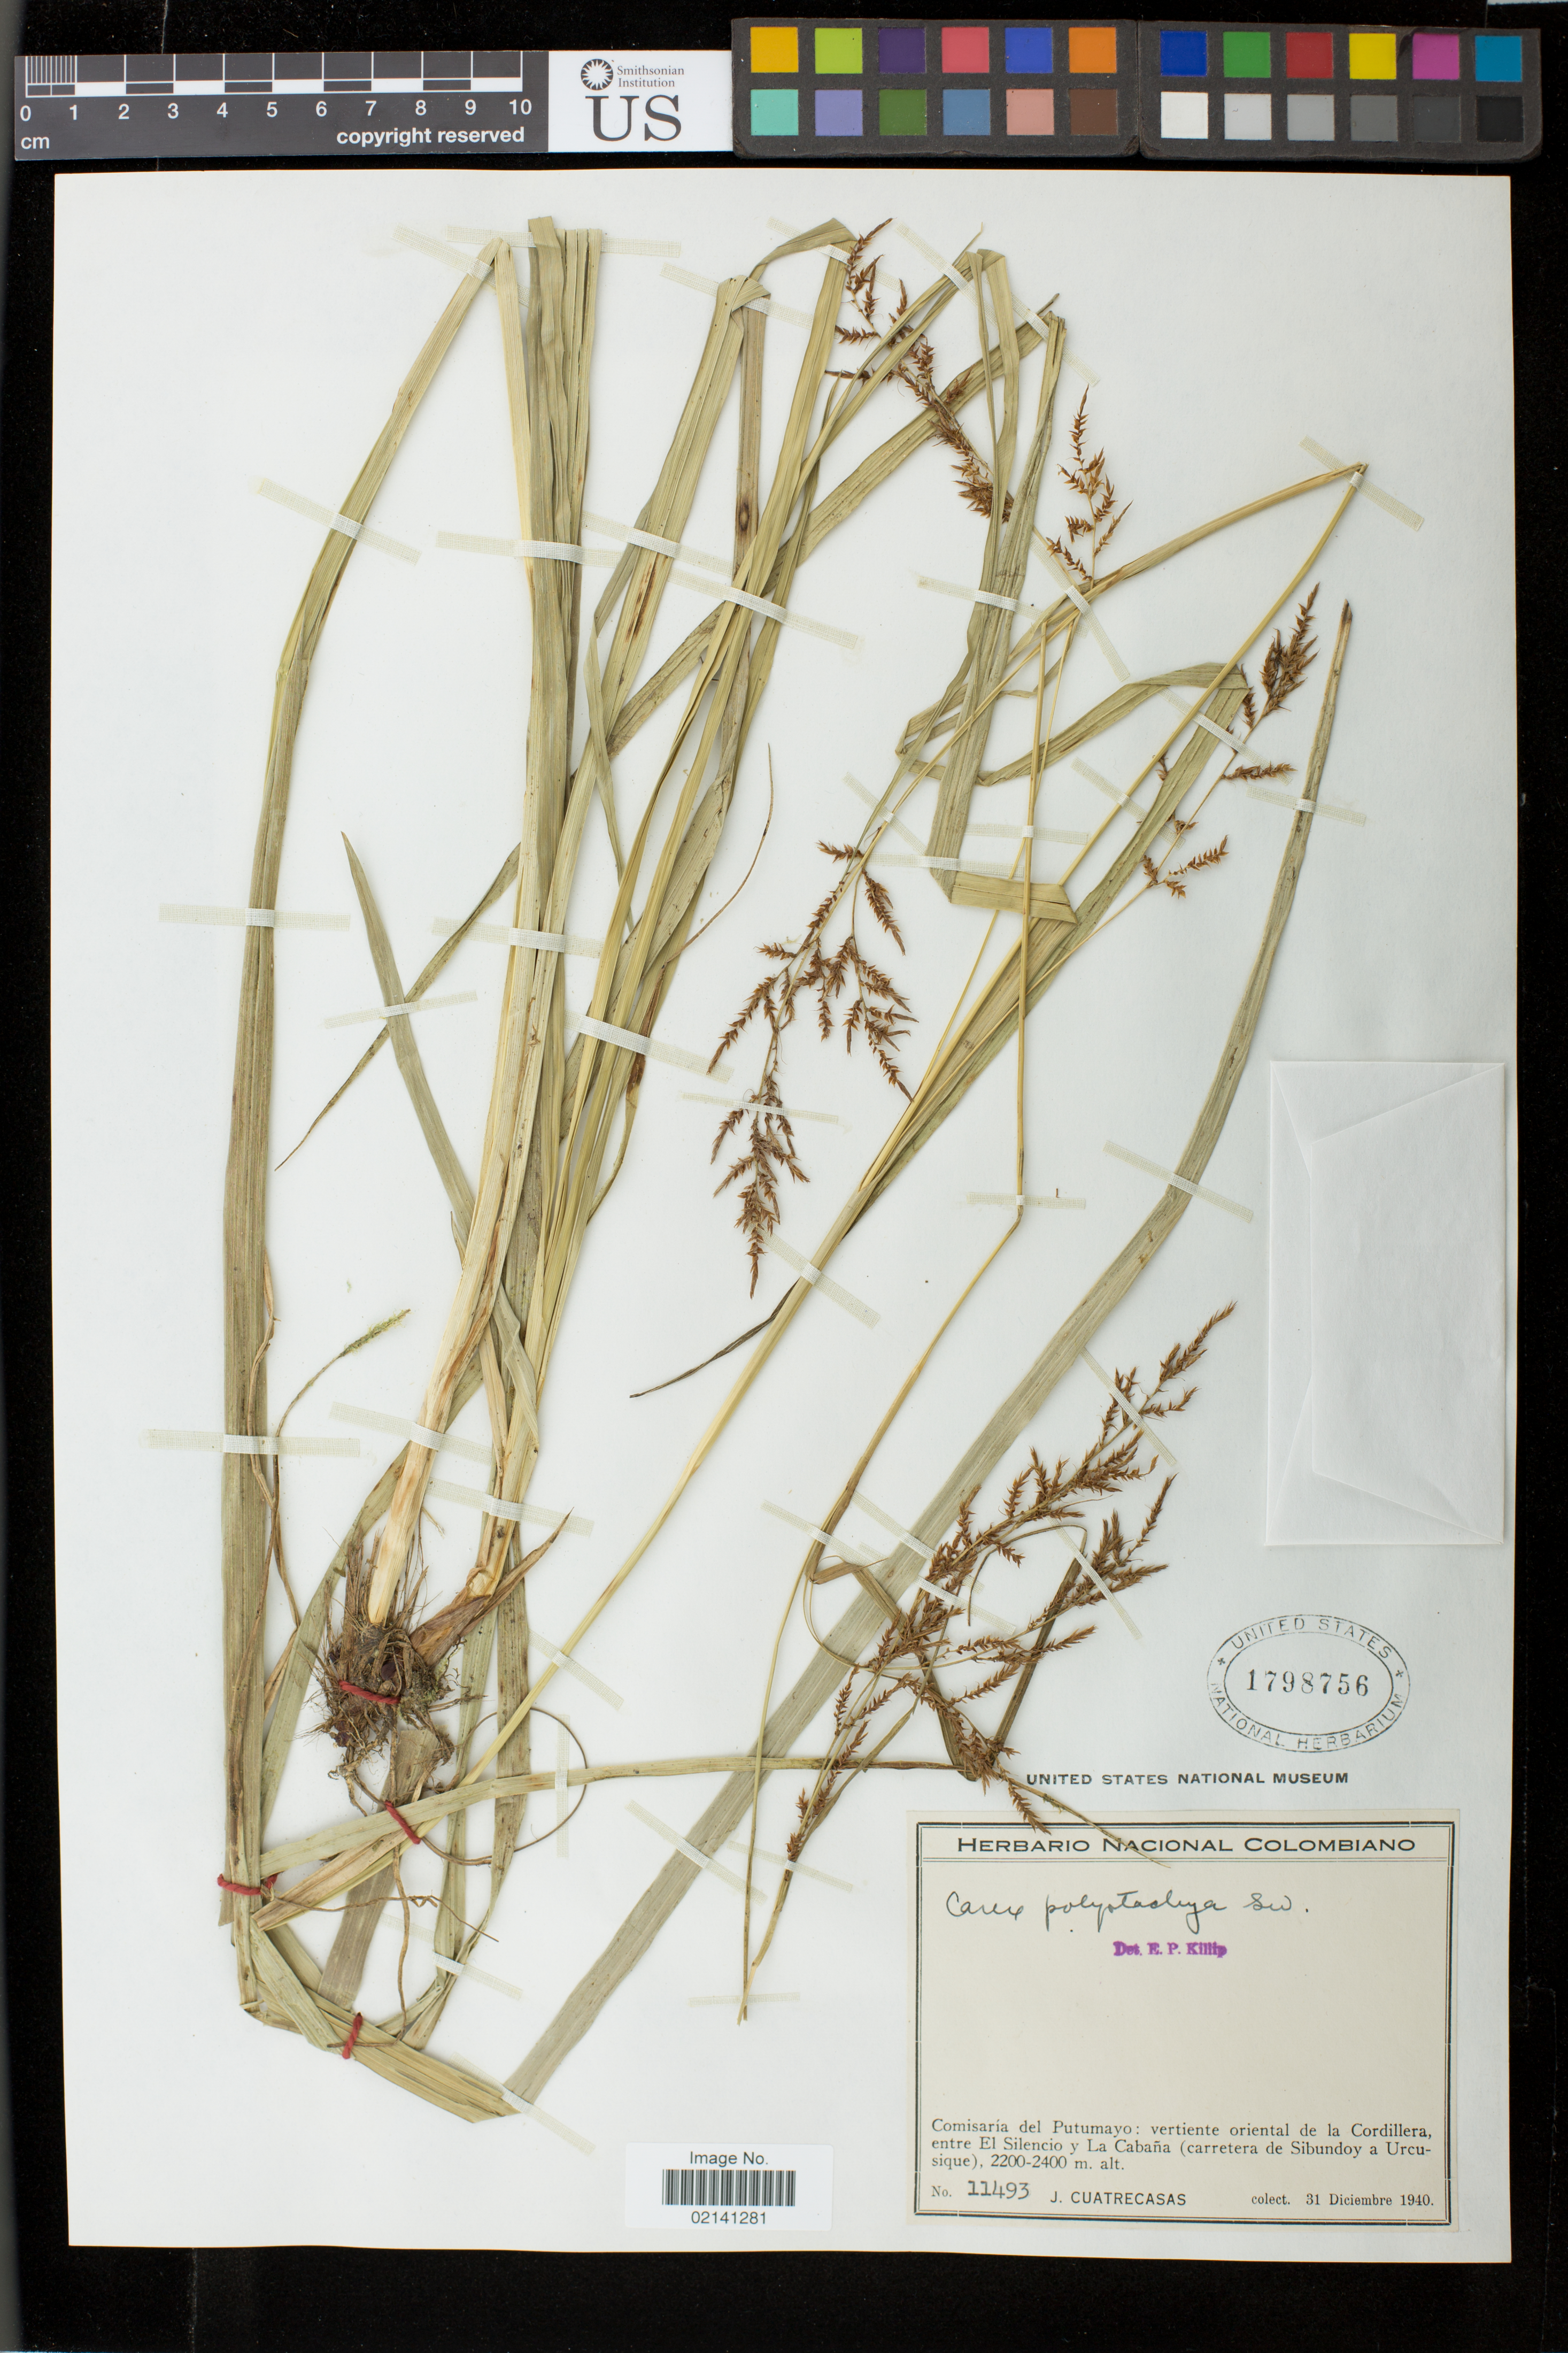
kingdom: Plantae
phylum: Tracheophyta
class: Liliopsida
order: Poales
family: Cyperaceae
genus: Carex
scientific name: Carex polystachya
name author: Sw. ex Wahlenb.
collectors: J. Cuatrecasas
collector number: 11493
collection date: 1940-12-31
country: Colombia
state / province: Putumayo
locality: Vertiente oriental de la Cordillera, entre El Silencio y La Cabana (carretera de Sibundoy a Urcusique).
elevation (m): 2200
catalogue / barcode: US 1798756